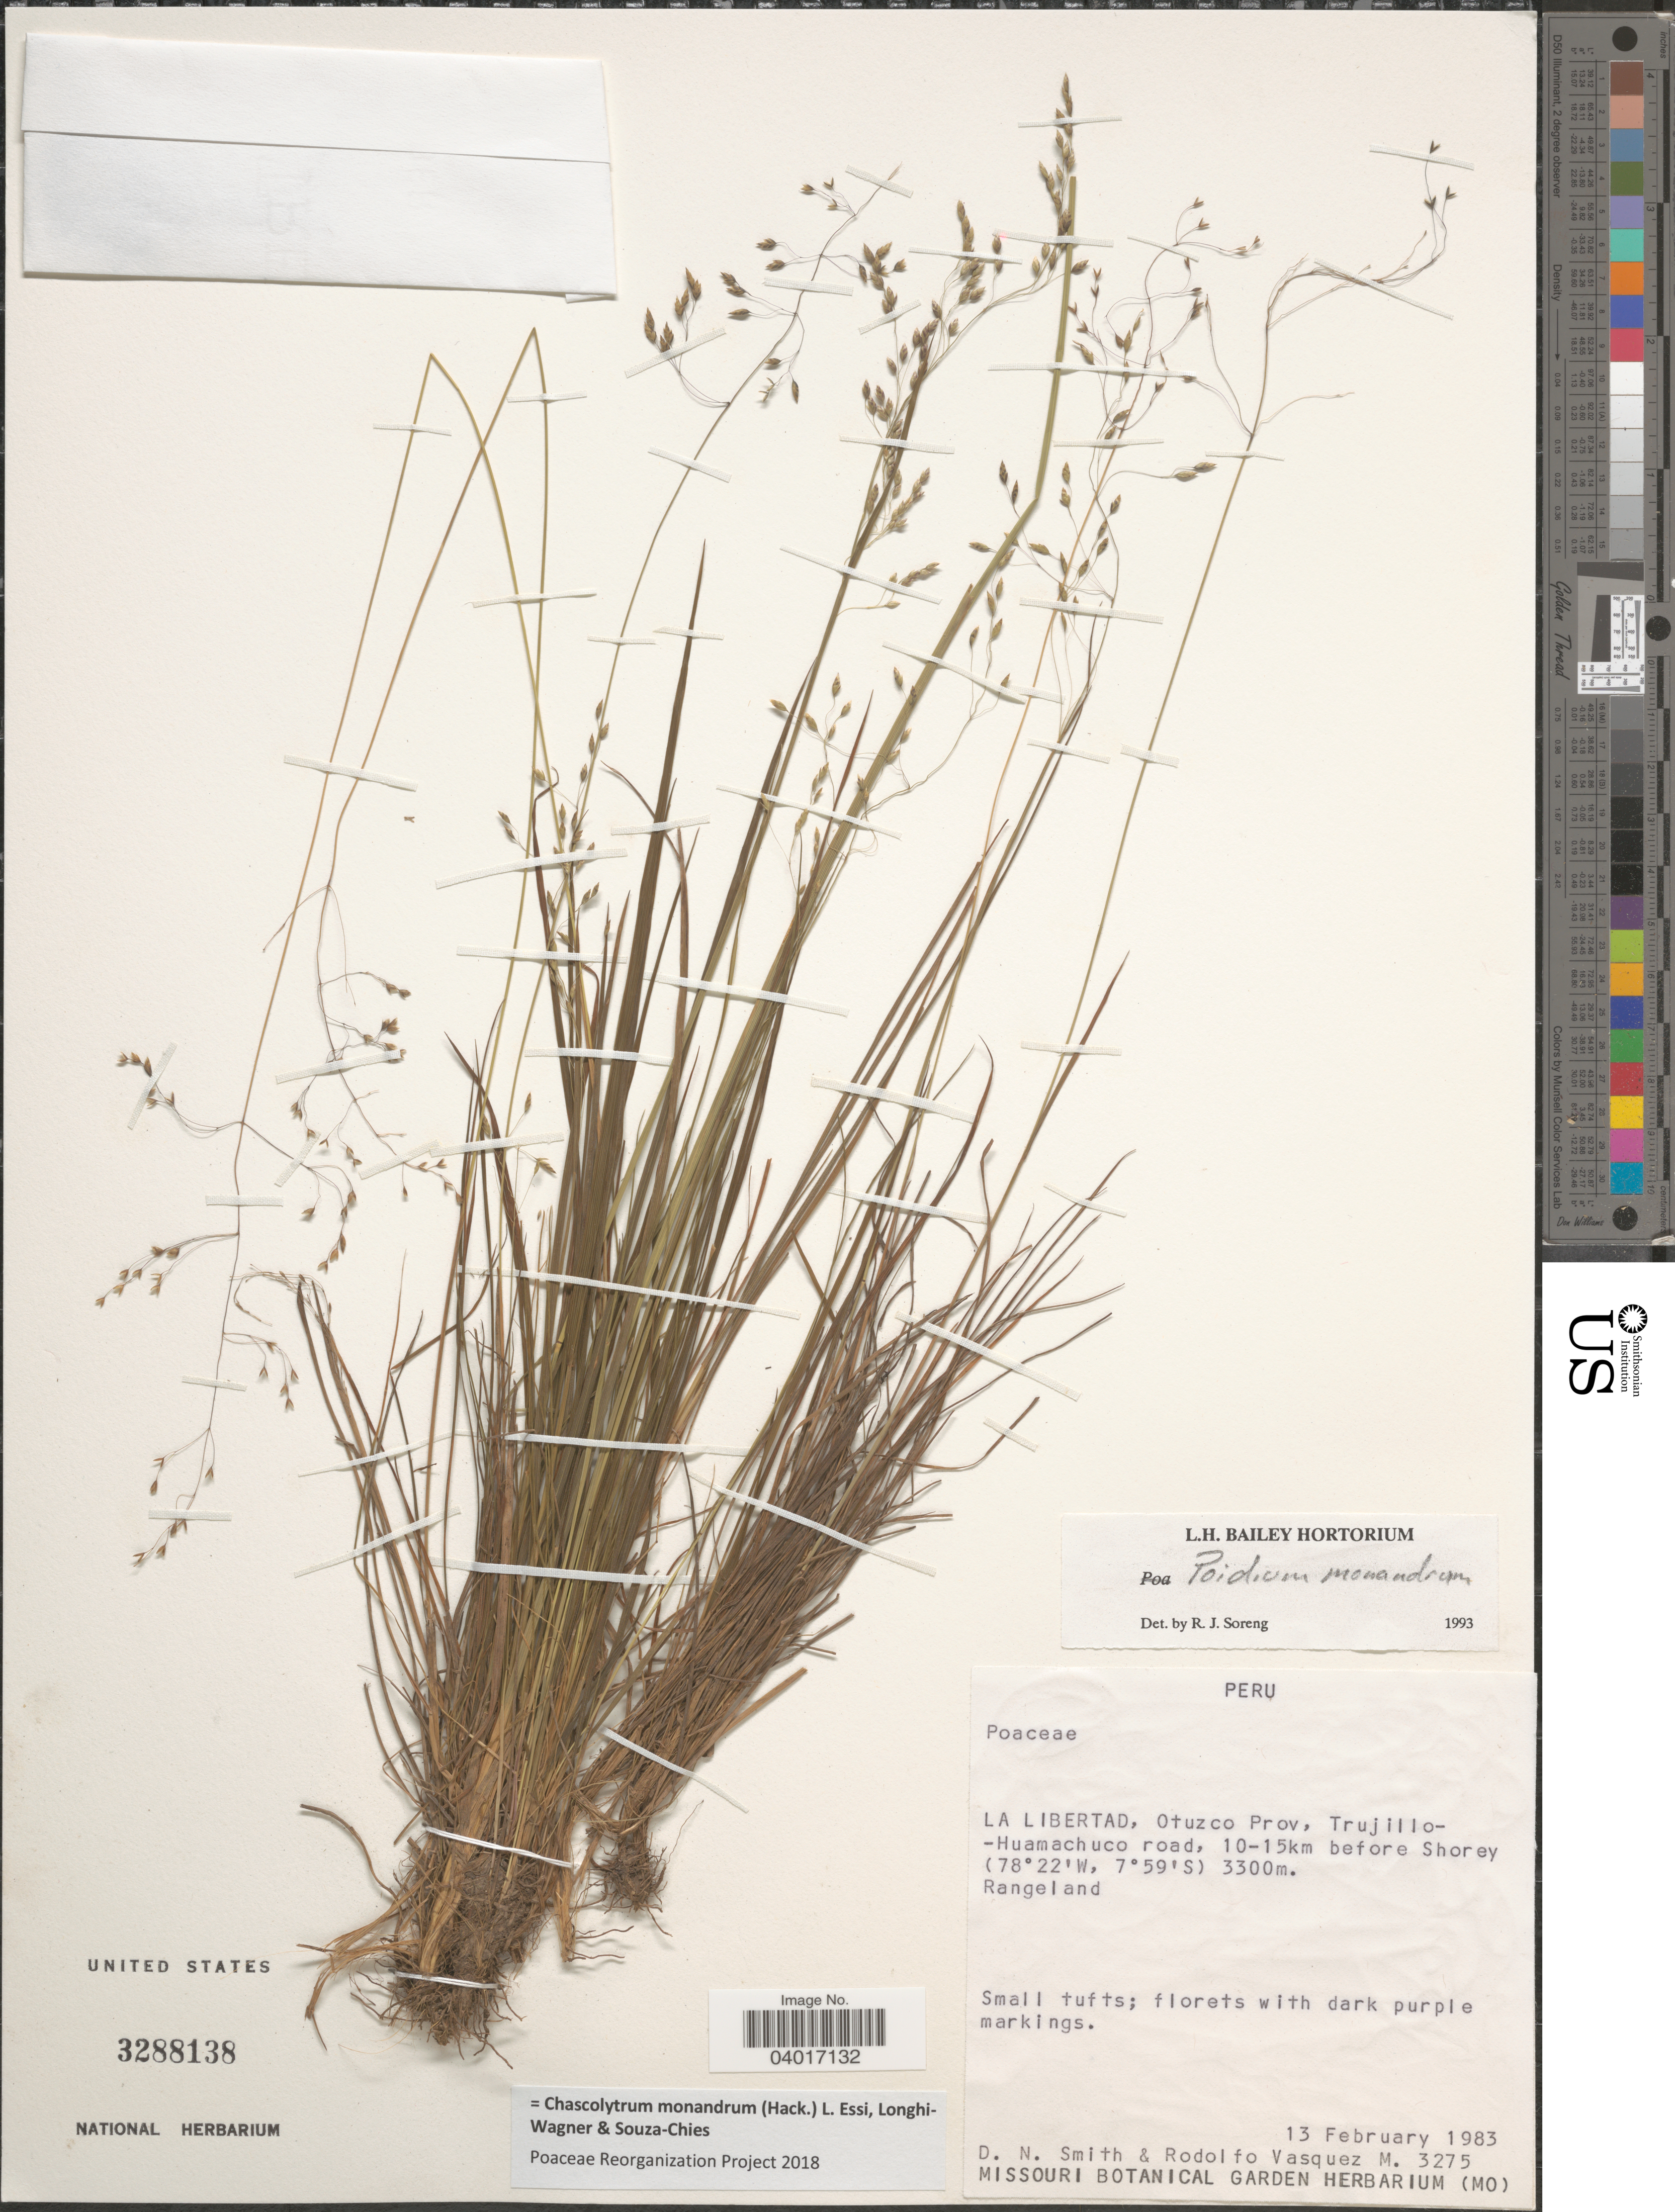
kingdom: Plantae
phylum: Tracheophyta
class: Liliopsida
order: Poales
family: Poaceae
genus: Chascolytrum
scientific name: Chascolytrum monandrum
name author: (Hack.) L. Essi et al.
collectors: D. Smith & R. Vásquez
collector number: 3275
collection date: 1983-02-13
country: Peru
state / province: La Libertad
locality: Otuzco Prov, Trujillo-Huamachuco road, 10-15 km before Shorey. Rangeland.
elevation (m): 3300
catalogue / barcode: US 3288138